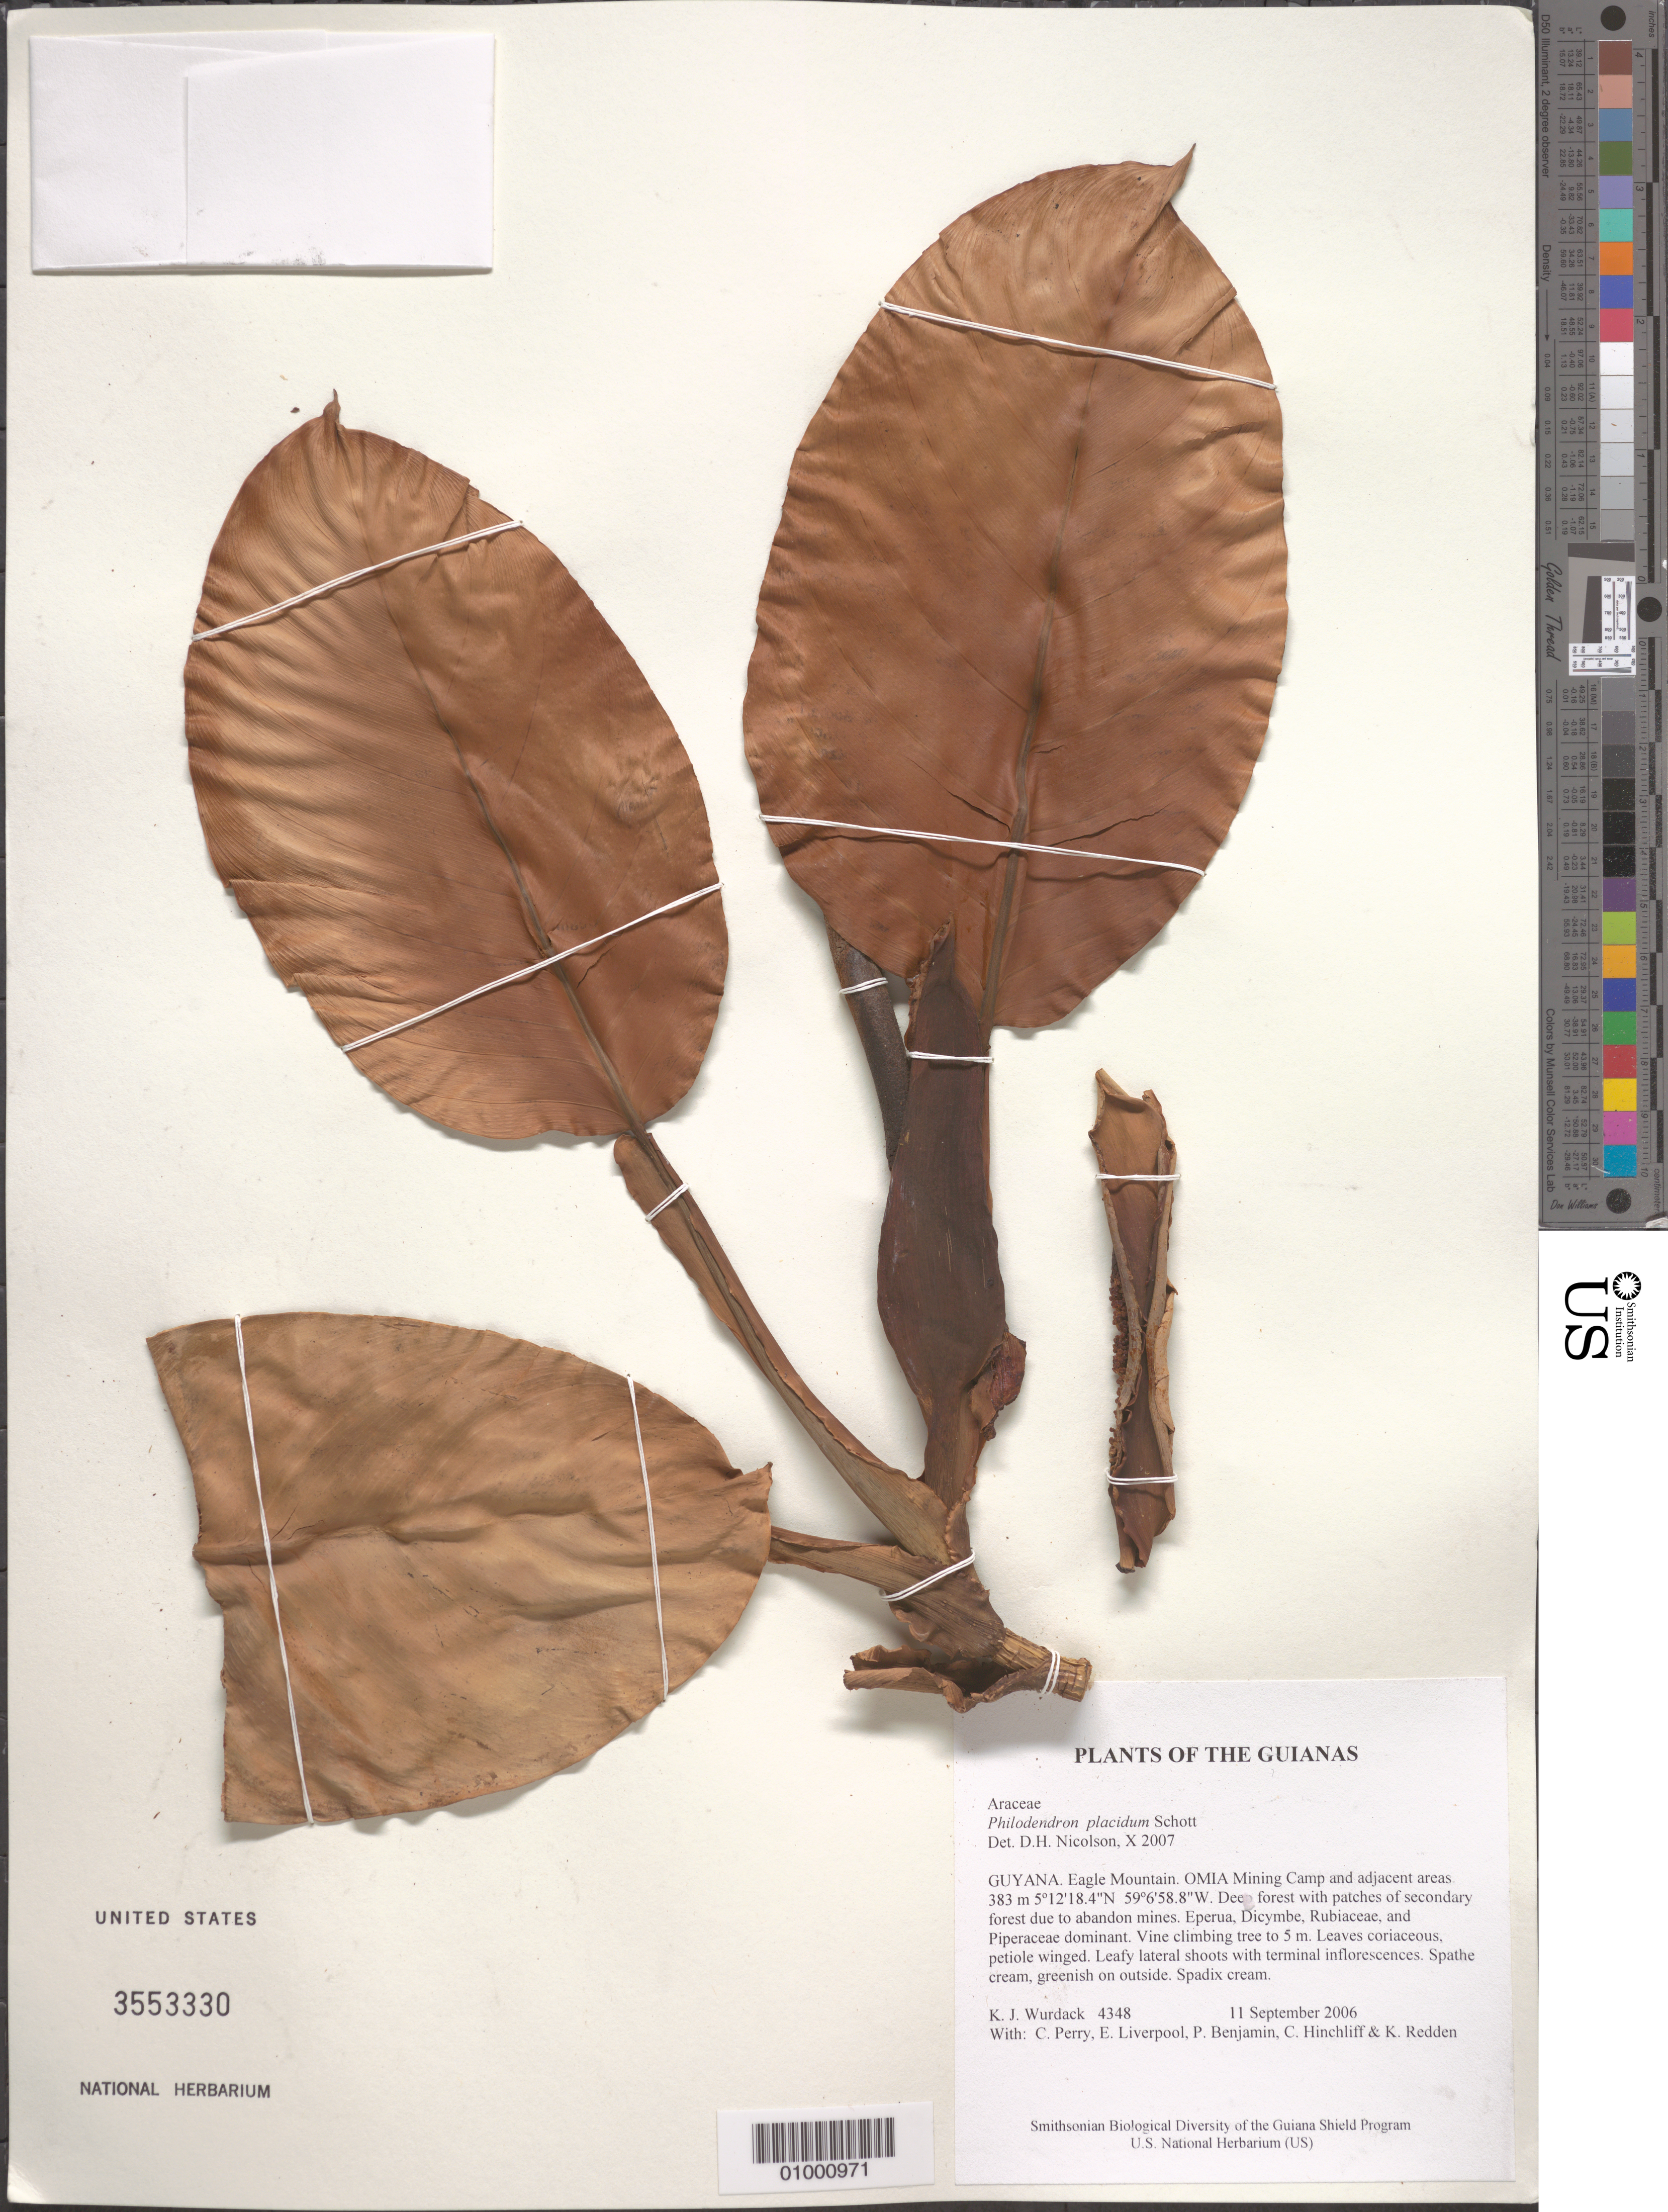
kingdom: Plantae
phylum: Tracheophyta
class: Liliopsida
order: Alismatales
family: Araceae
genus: Philodendron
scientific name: Philodendron placidum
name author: Schott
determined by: Nicolson, Dan H.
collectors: K. Wurdack, C. Perry, E. Liverpool, P. Benjamin, C. E. Hinchliff & K. M. Redden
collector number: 4348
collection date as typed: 11 September 2006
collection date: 2006-09-11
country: Guyana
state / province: Potaro-Siparuni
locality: Eagle Mountain. OMIA Mining Camp and adjacent areas.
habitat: Deep forest with patches of secondary forest due to abandoned mines. Eperua, Dicymbe, Rubiaceae, and Piperaceae dominant.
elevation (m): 383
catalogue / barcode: US 3553330